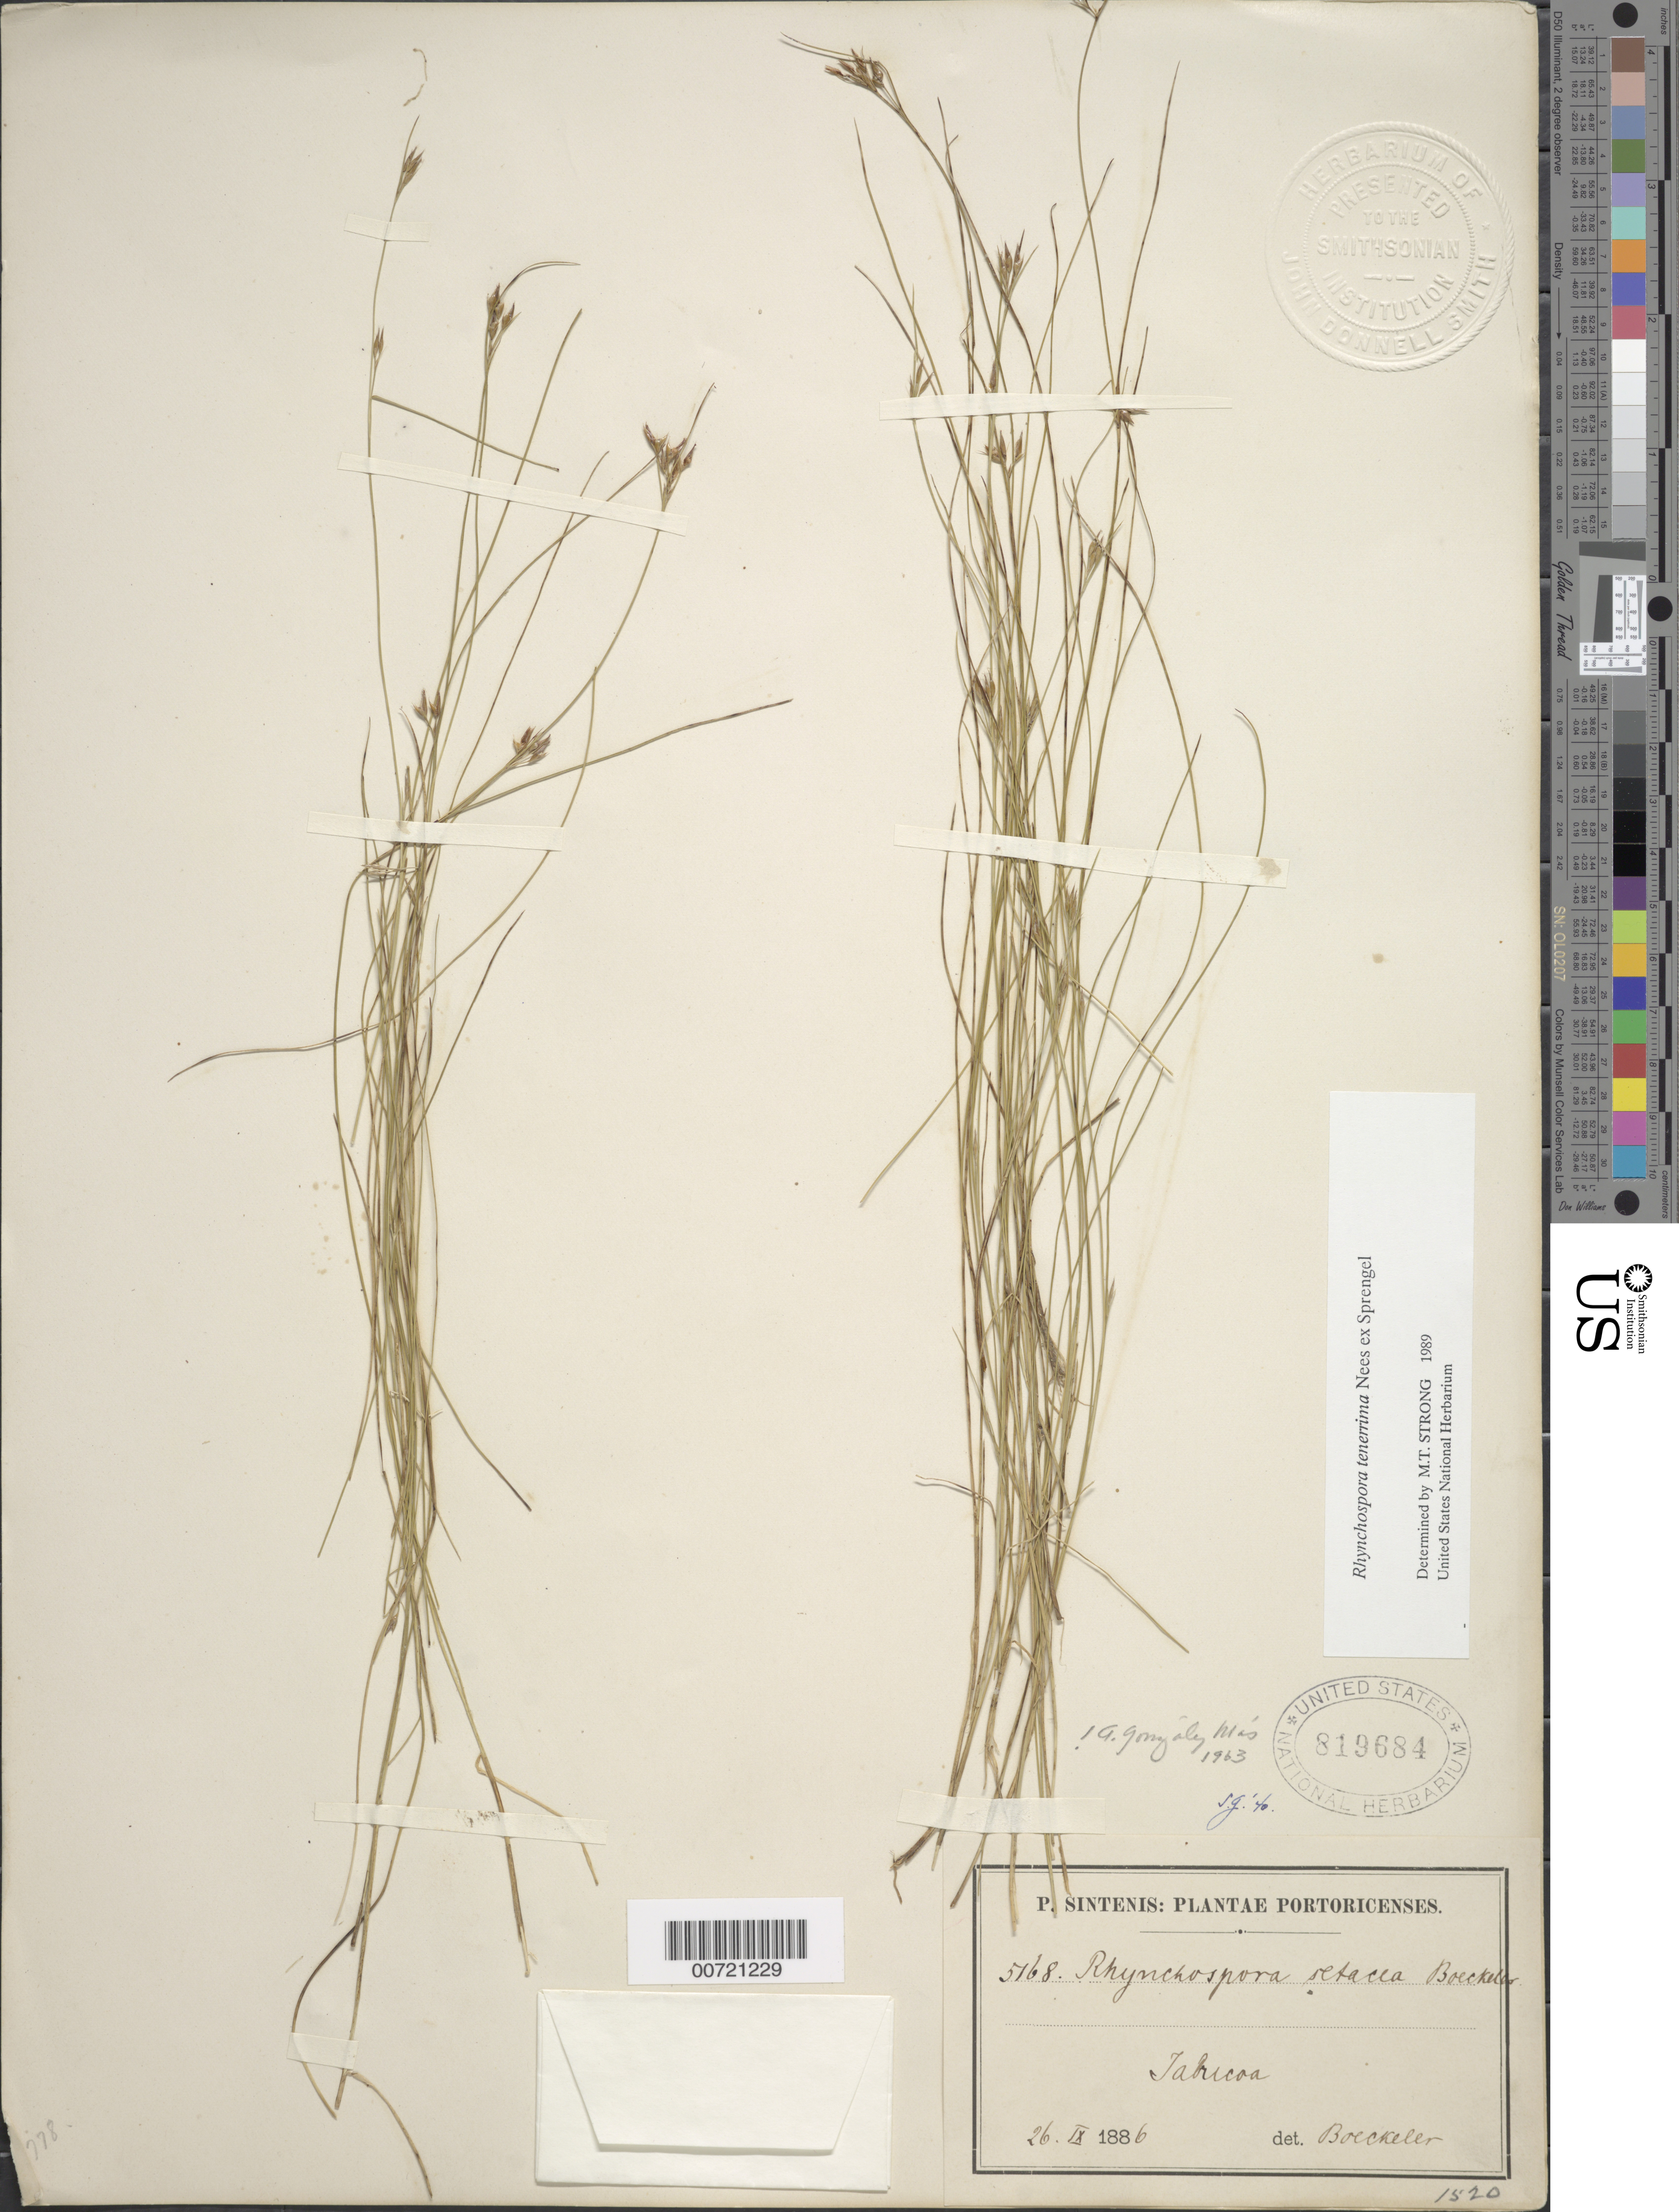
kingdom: Plantae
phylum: Tracheophyta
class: Liliopsida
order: Poales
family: Cyperaceae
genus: Rhynchospora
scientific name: Rhynchospora tenerrima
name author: Nees ex Spreng.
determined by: Strong, M. T., (US), Smithsonian Institution - National Museum of Natural History (UNITED STATES)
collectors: P. Sintenis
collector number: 5168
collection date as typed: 26 Sep 1886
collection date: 1886-09-26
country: Puerto Rico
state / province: Yabucoa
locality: Yabucoa.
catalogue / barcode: US 819684